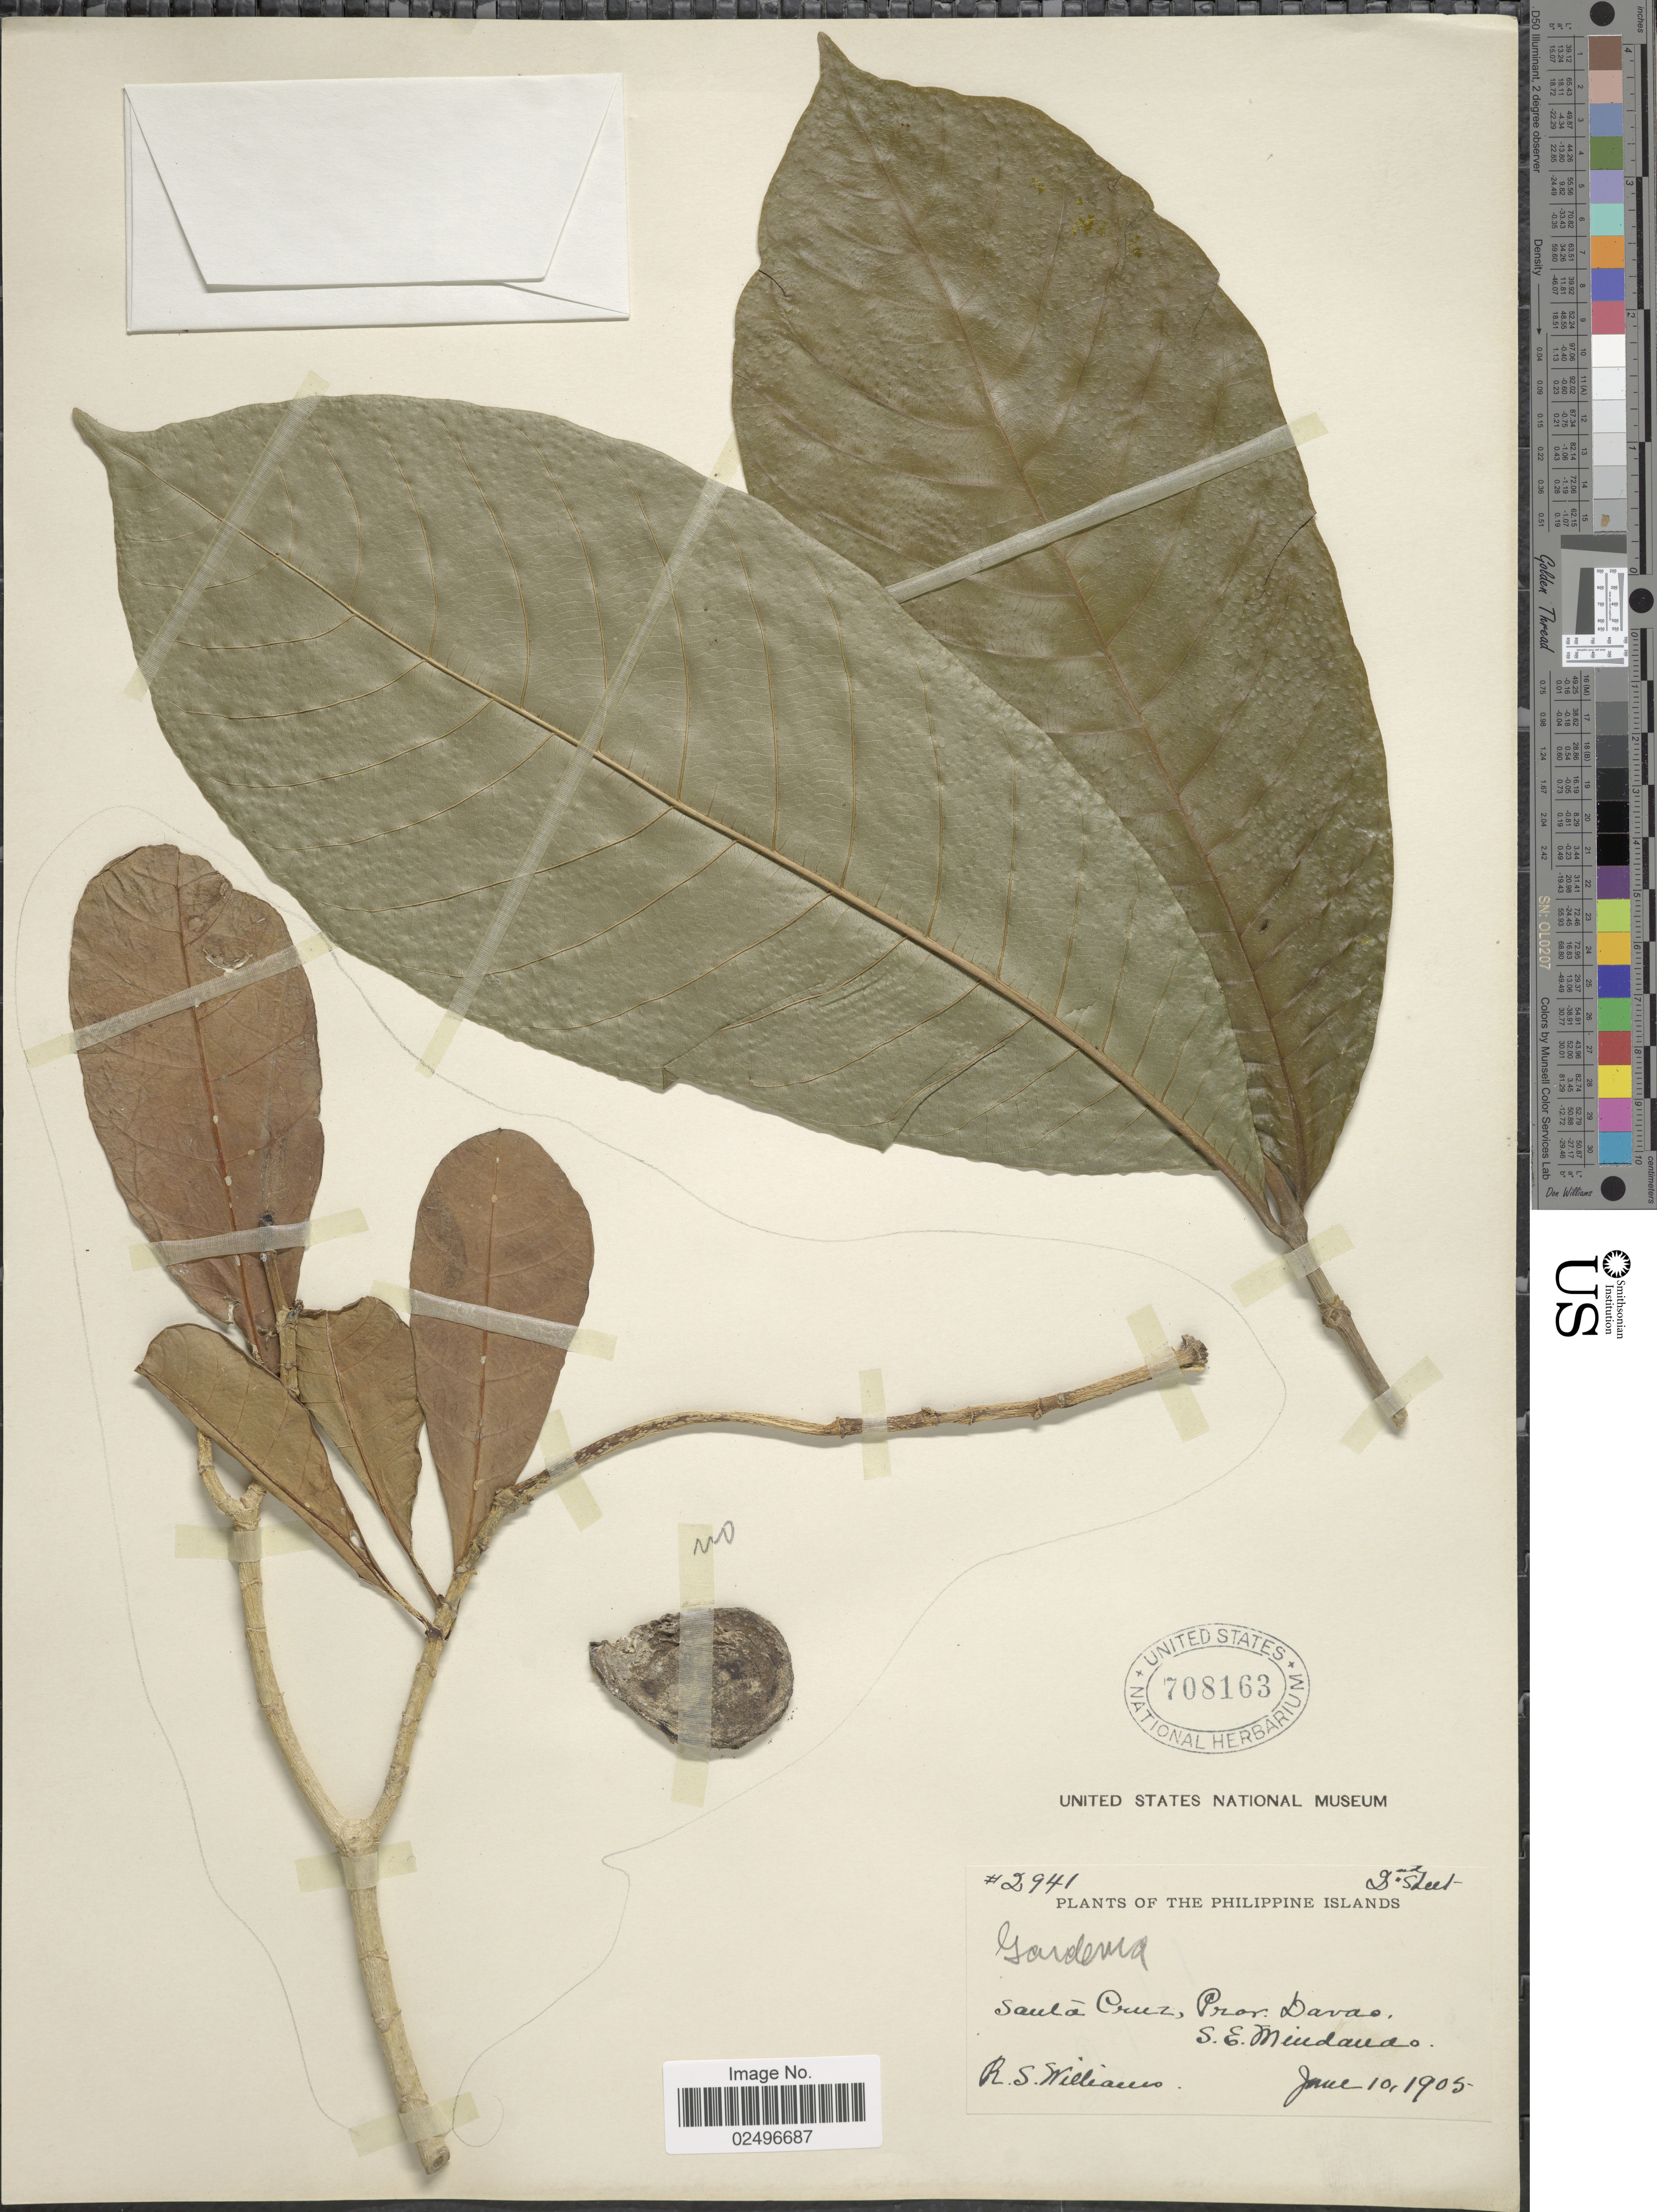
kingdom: Plantae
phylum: Tracheophyta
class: Magnoliopsida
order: Gentianales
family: Rubiaceae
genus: Gardenia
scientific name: Gardenia barnesii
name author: Merr.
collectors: R. S. Williams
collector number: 2941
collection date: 1905-06-10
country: Philippines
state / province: Davao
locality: Santa Cruz, S. E. Mindanao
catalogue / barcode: US 708163